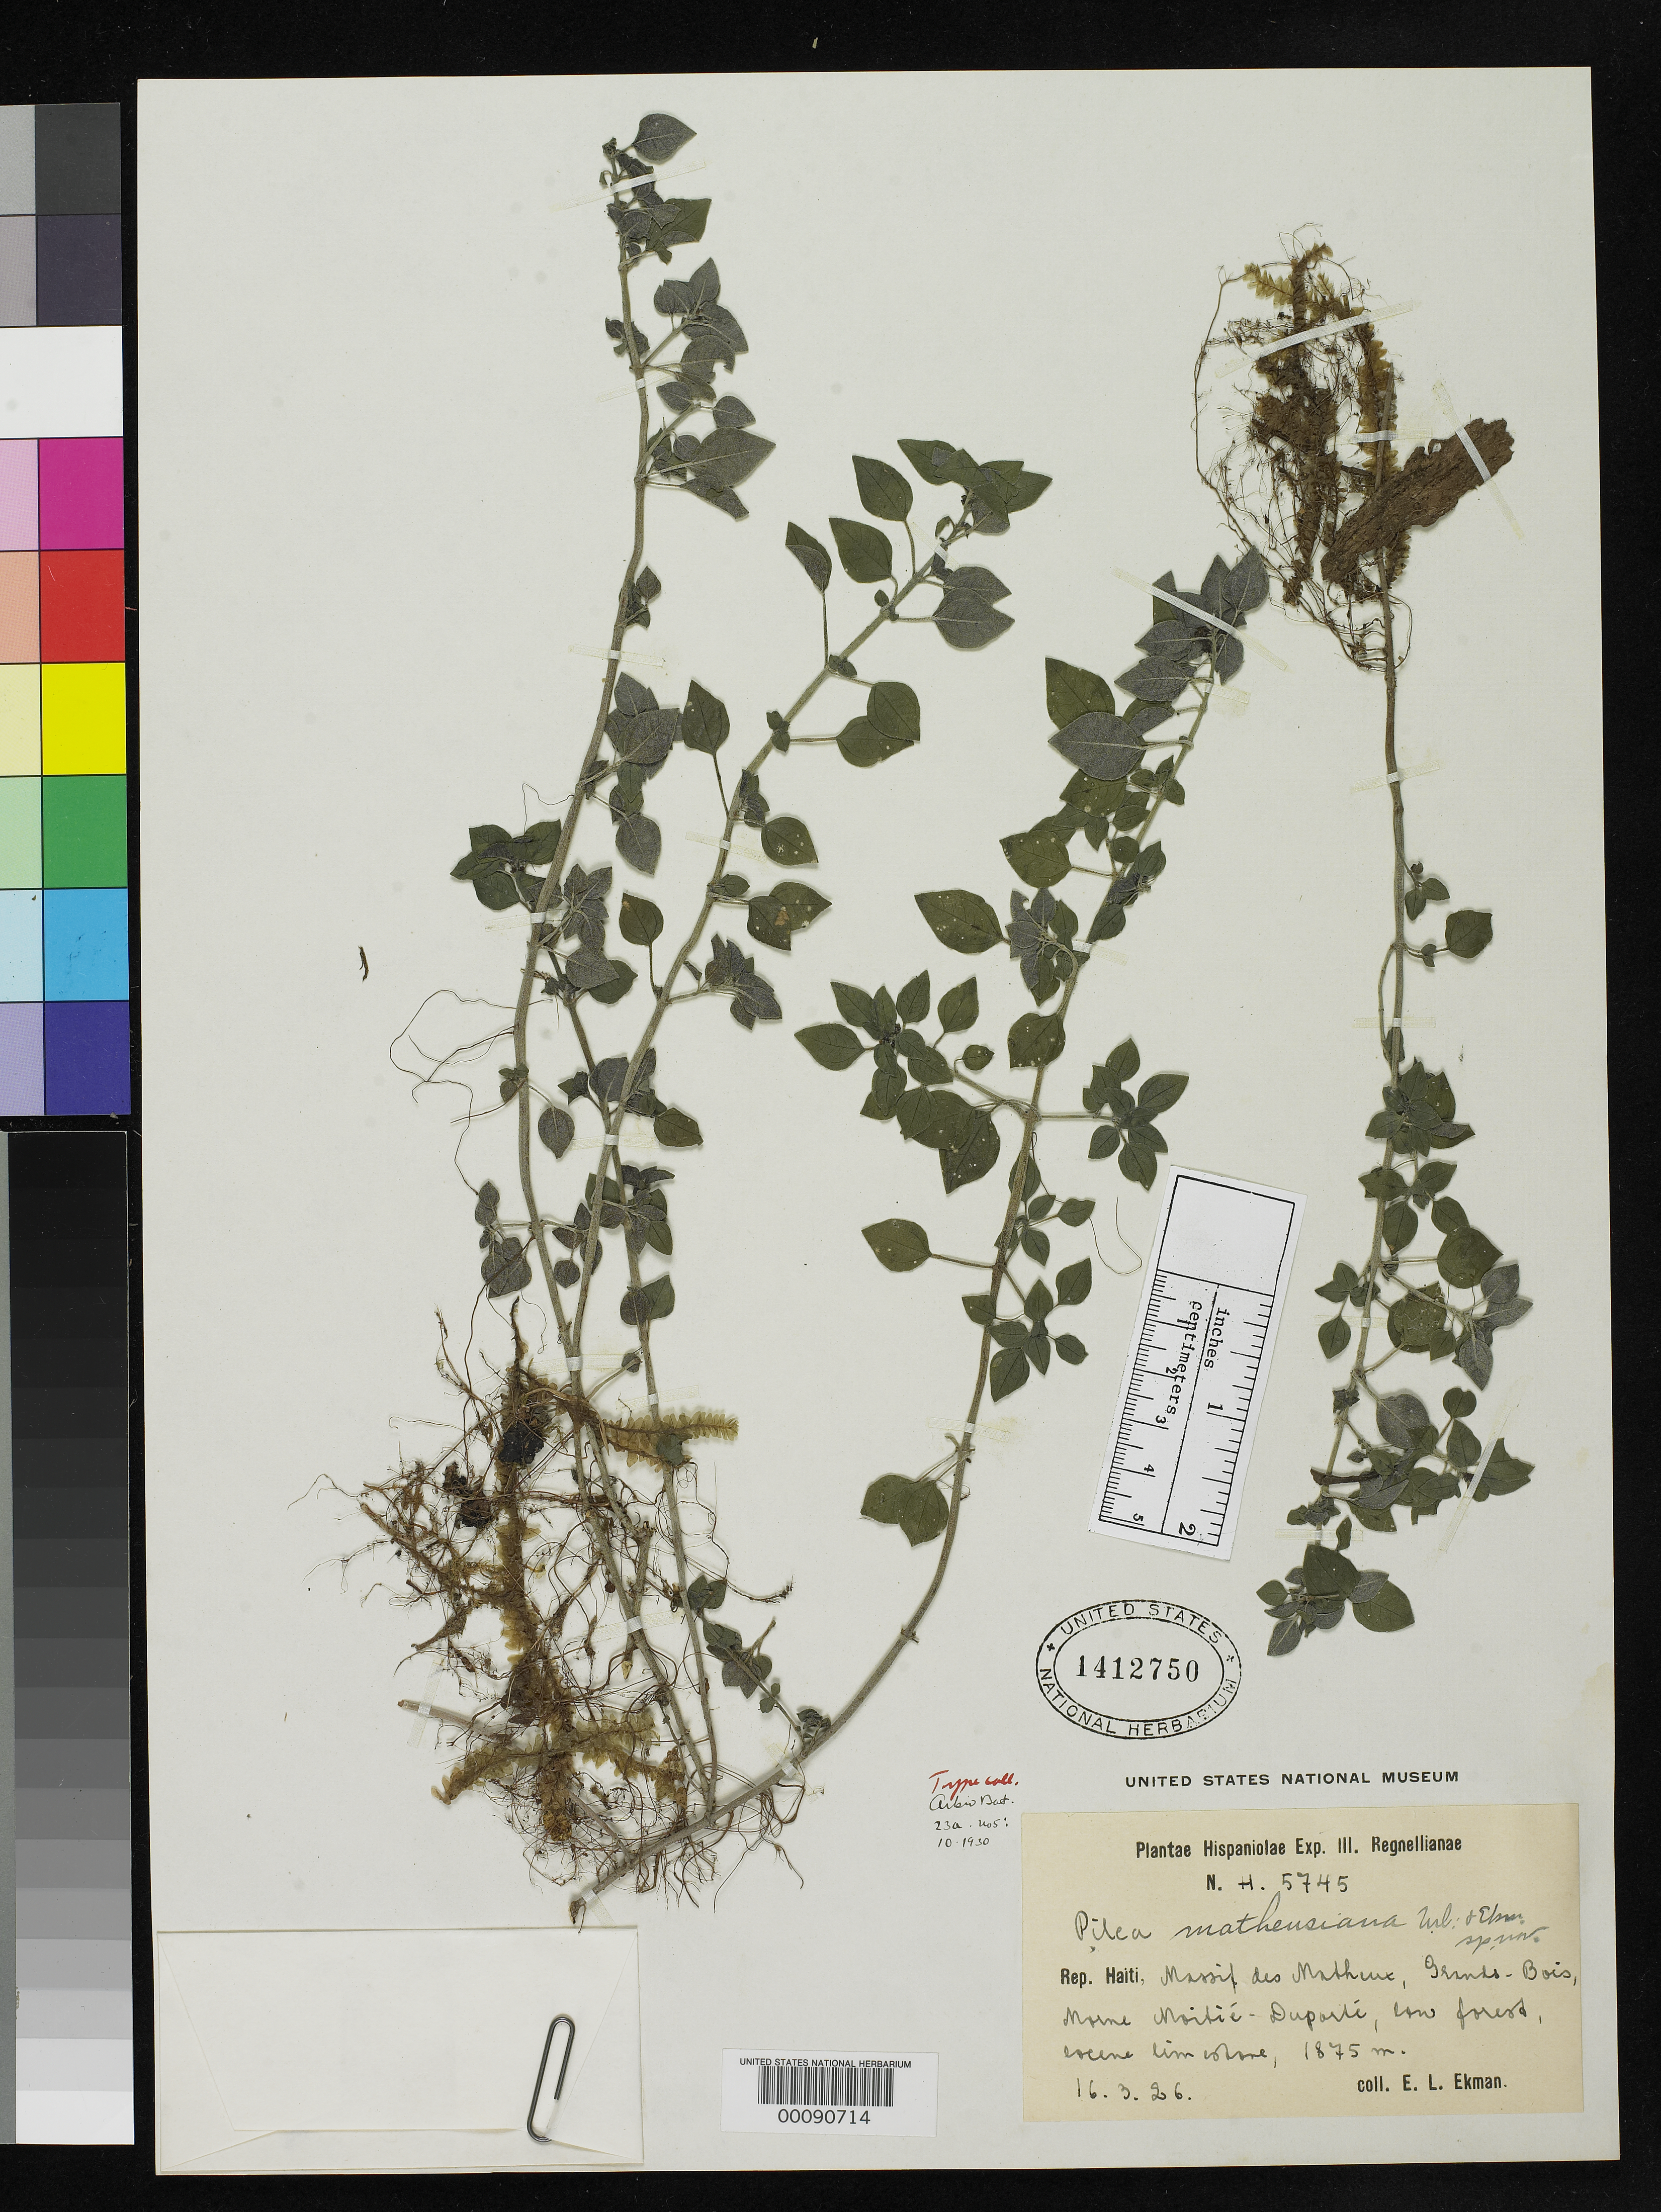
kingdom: Plantae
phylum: Tracheophyta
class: Magnoliopsida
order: Rosales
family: Urticaceae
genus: Pilea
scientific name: Pilea matheuxiana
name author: Urb. & Ekman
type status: Isotype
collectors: E. L. Ekman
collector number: H 5745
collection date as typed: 16 Mar 1926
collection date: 1926-03-16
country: Haiti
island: Hispaniola Island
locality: Massif des Matheux, Grands-bois, Mornemoitie-deportee.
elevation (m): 1850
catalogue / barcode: US 1412750